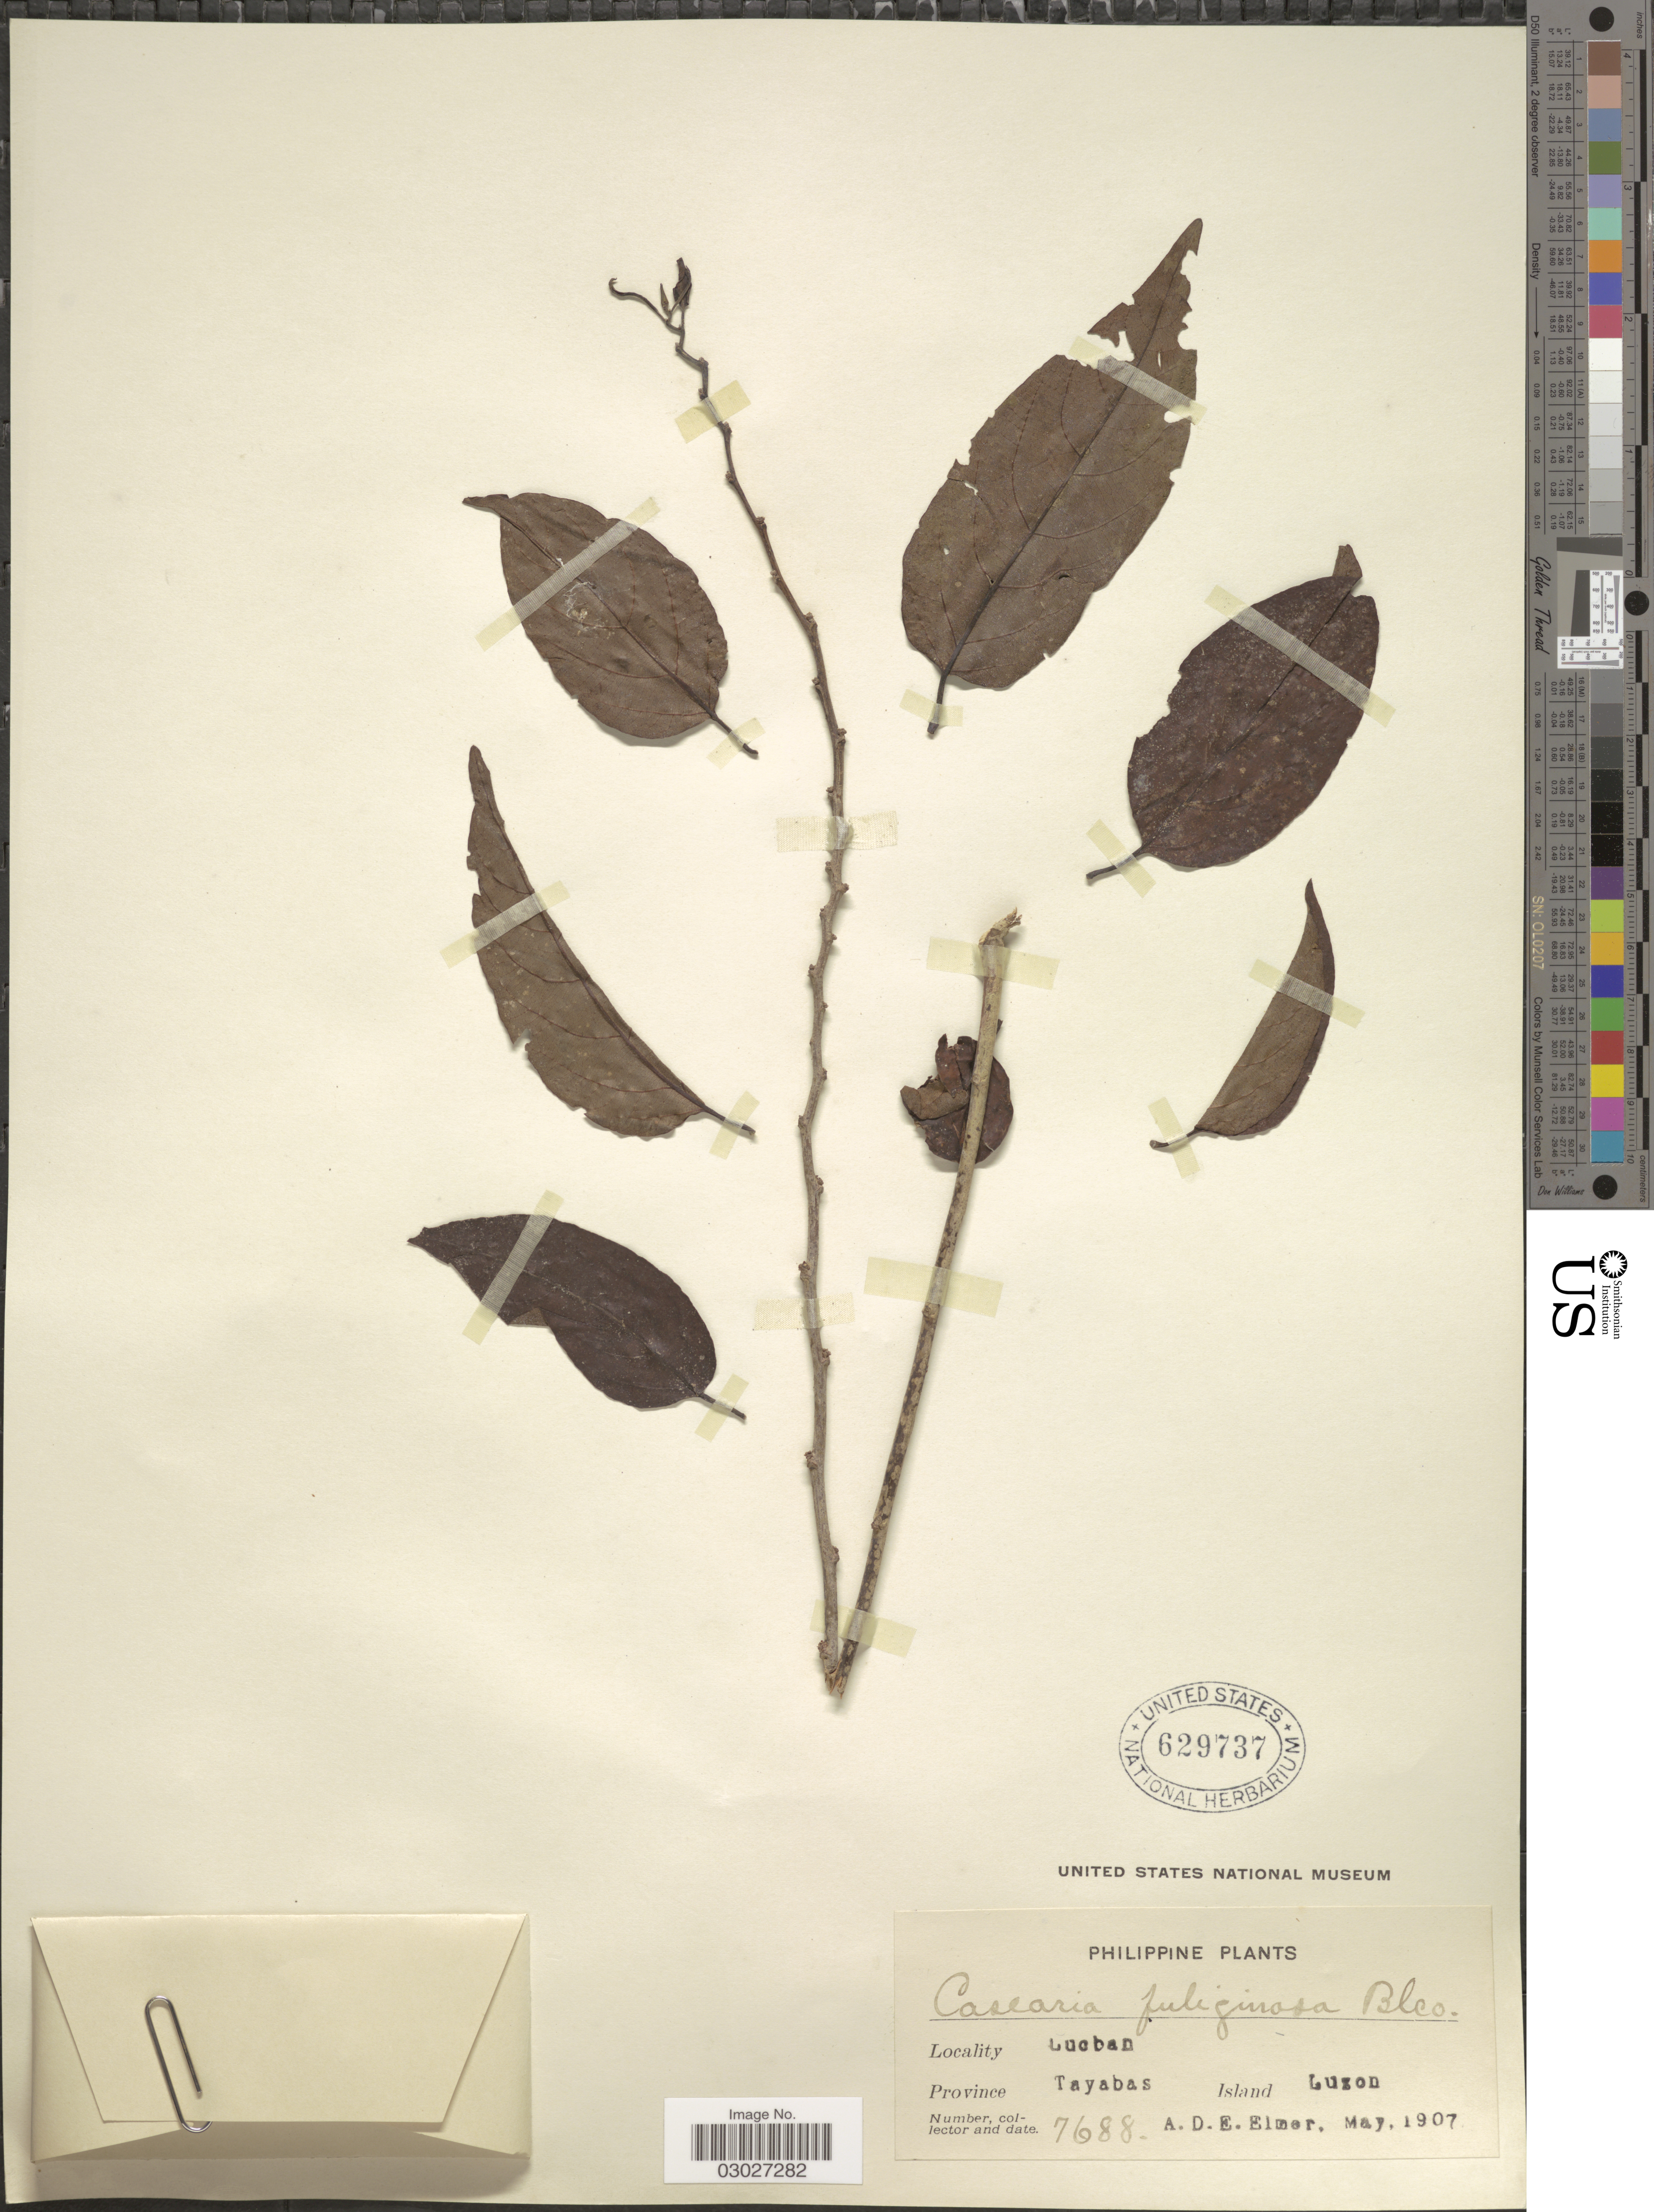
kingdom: Plantae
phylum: Tracheophyta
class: Magnoliopsida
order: Malpighiales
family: Salicaceae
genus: Casearia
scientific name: Casearia fuliginosa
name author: (Blanco) Blanco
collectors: A. D. E. Elmer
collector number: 7688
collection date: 1907-05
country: Philippines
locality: Tucban, Province Tayabas, Island Luzon.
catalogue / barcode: US 629737